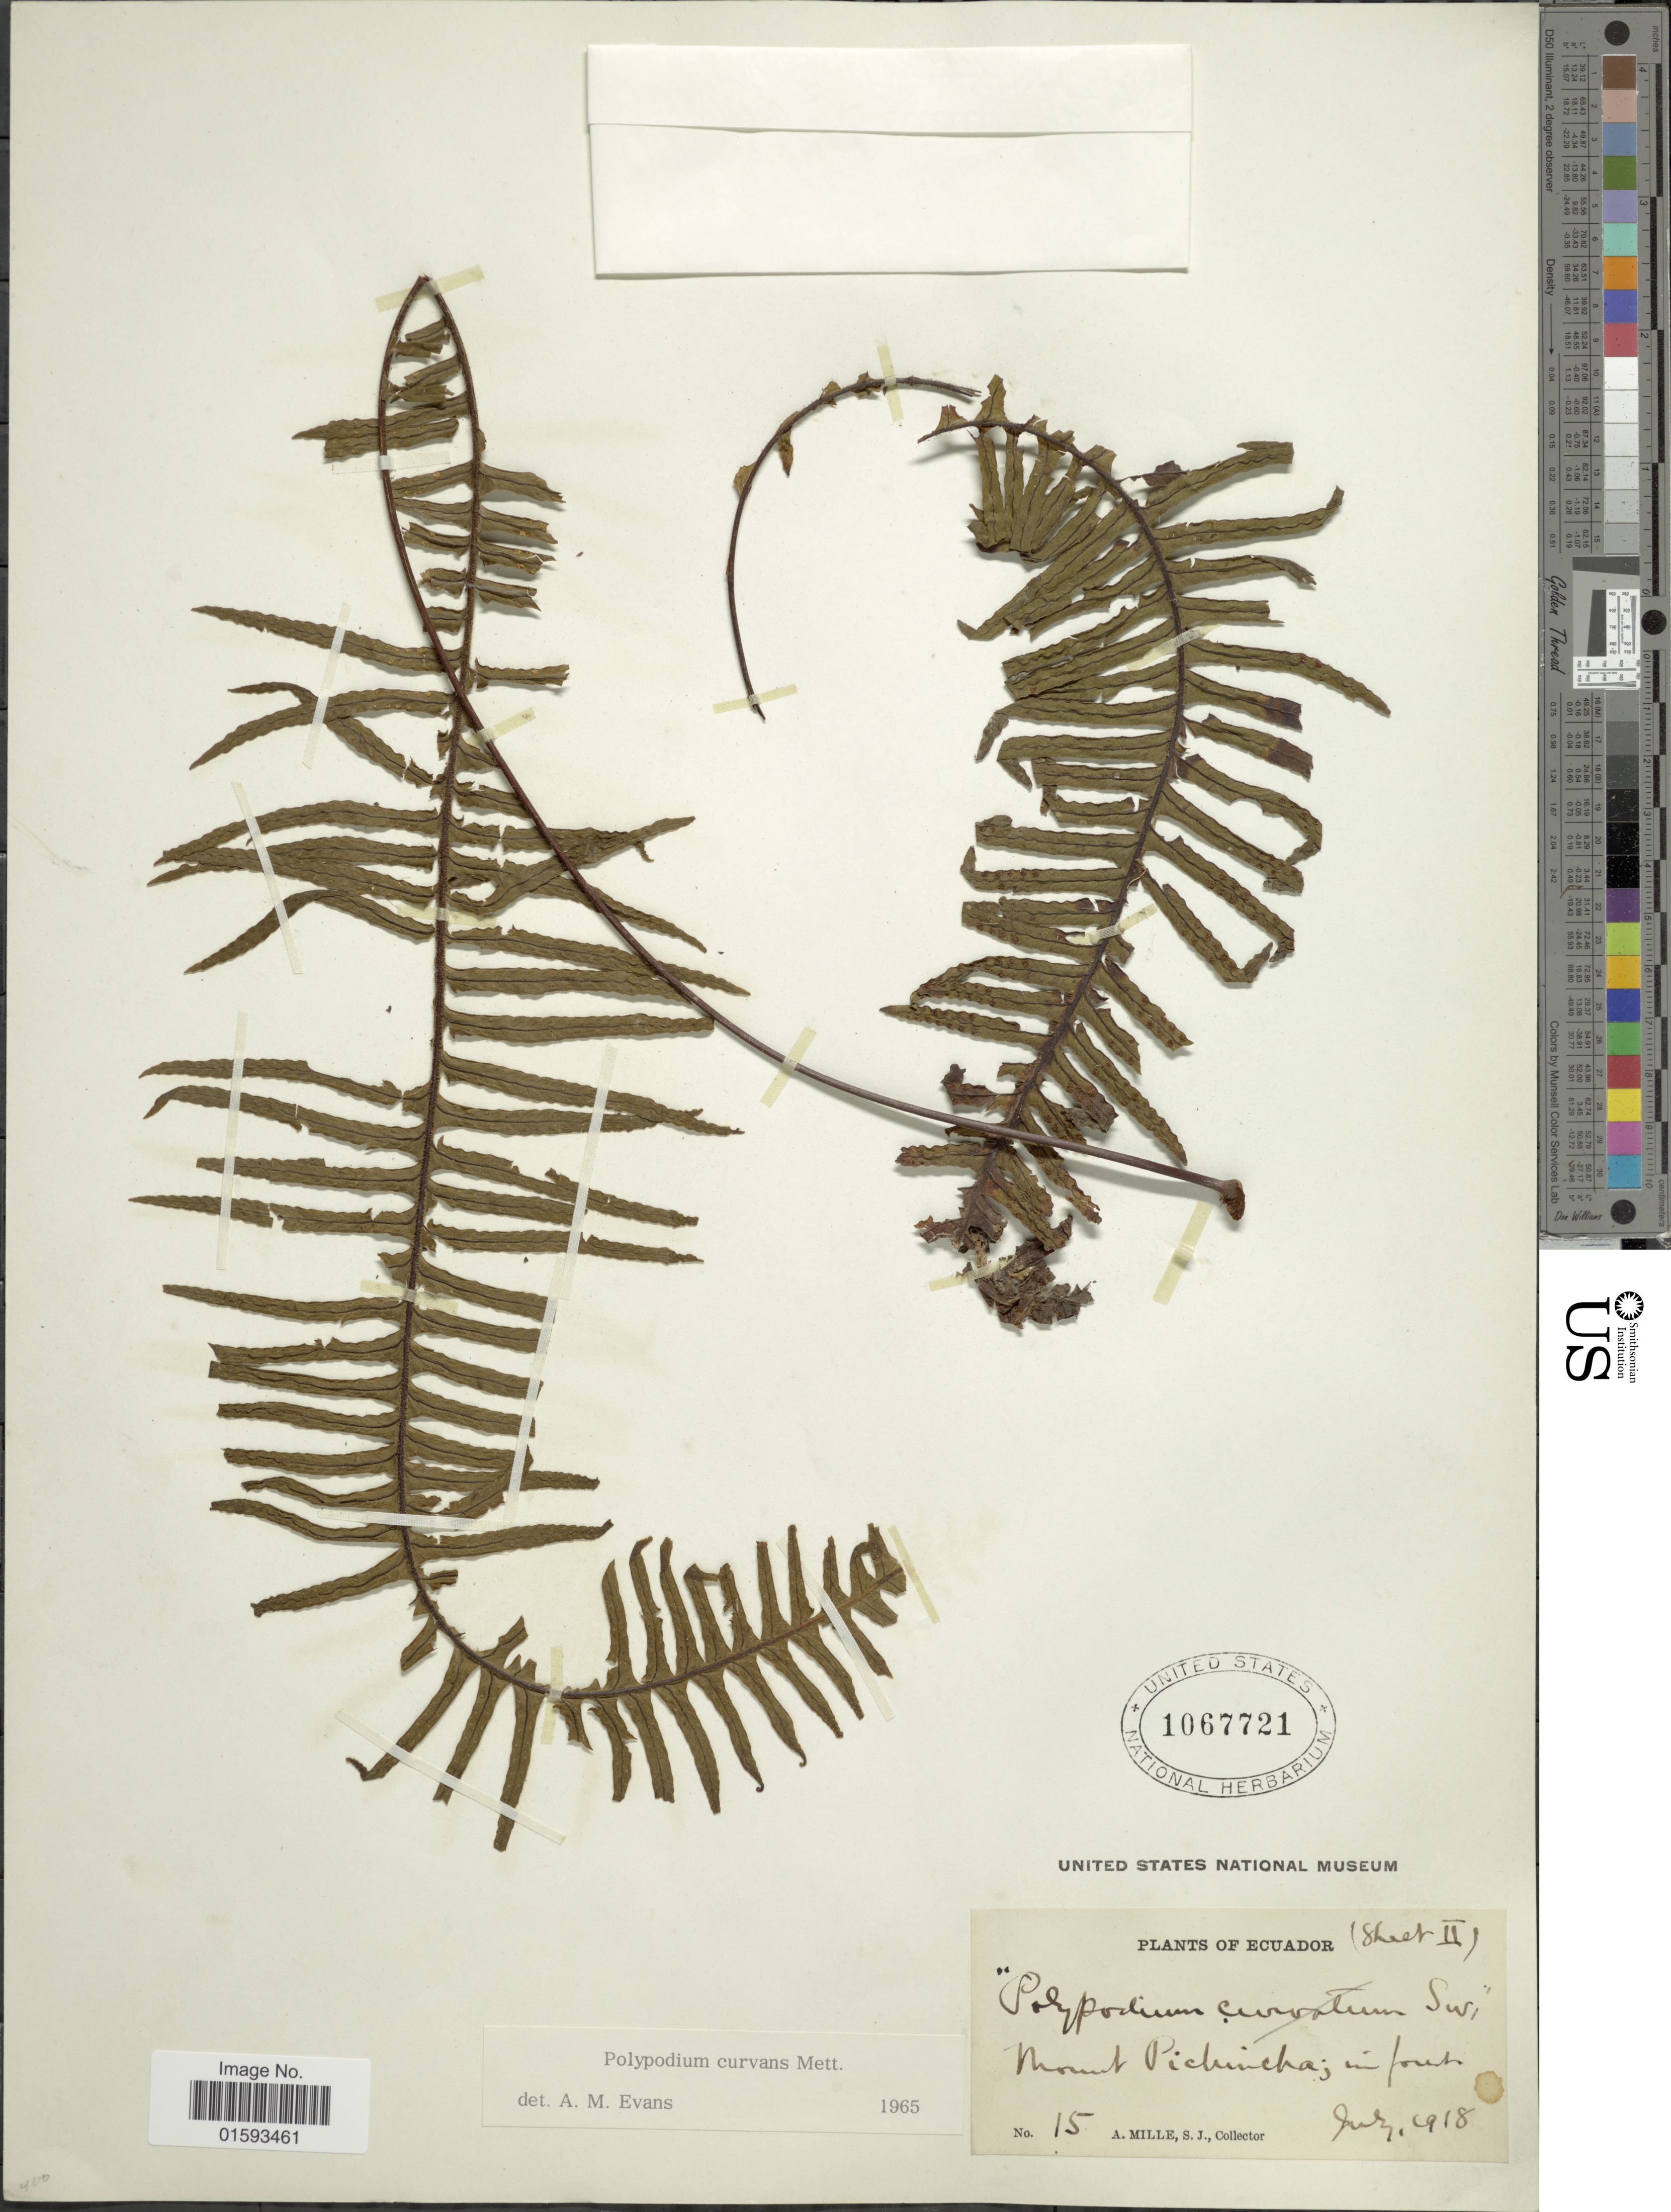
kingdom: Plantae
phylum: Tracheophyta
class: Polypodiopsida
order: Polypodiales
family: Polypodiaceae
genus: Pecluma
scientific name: Pecluma curvans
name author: (Mett.) Price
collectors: A. Mille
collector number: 15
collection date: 1918-07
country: Ecuador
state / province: Pichincha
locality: Mount Pichincha; in forest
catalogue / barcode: US 1067721